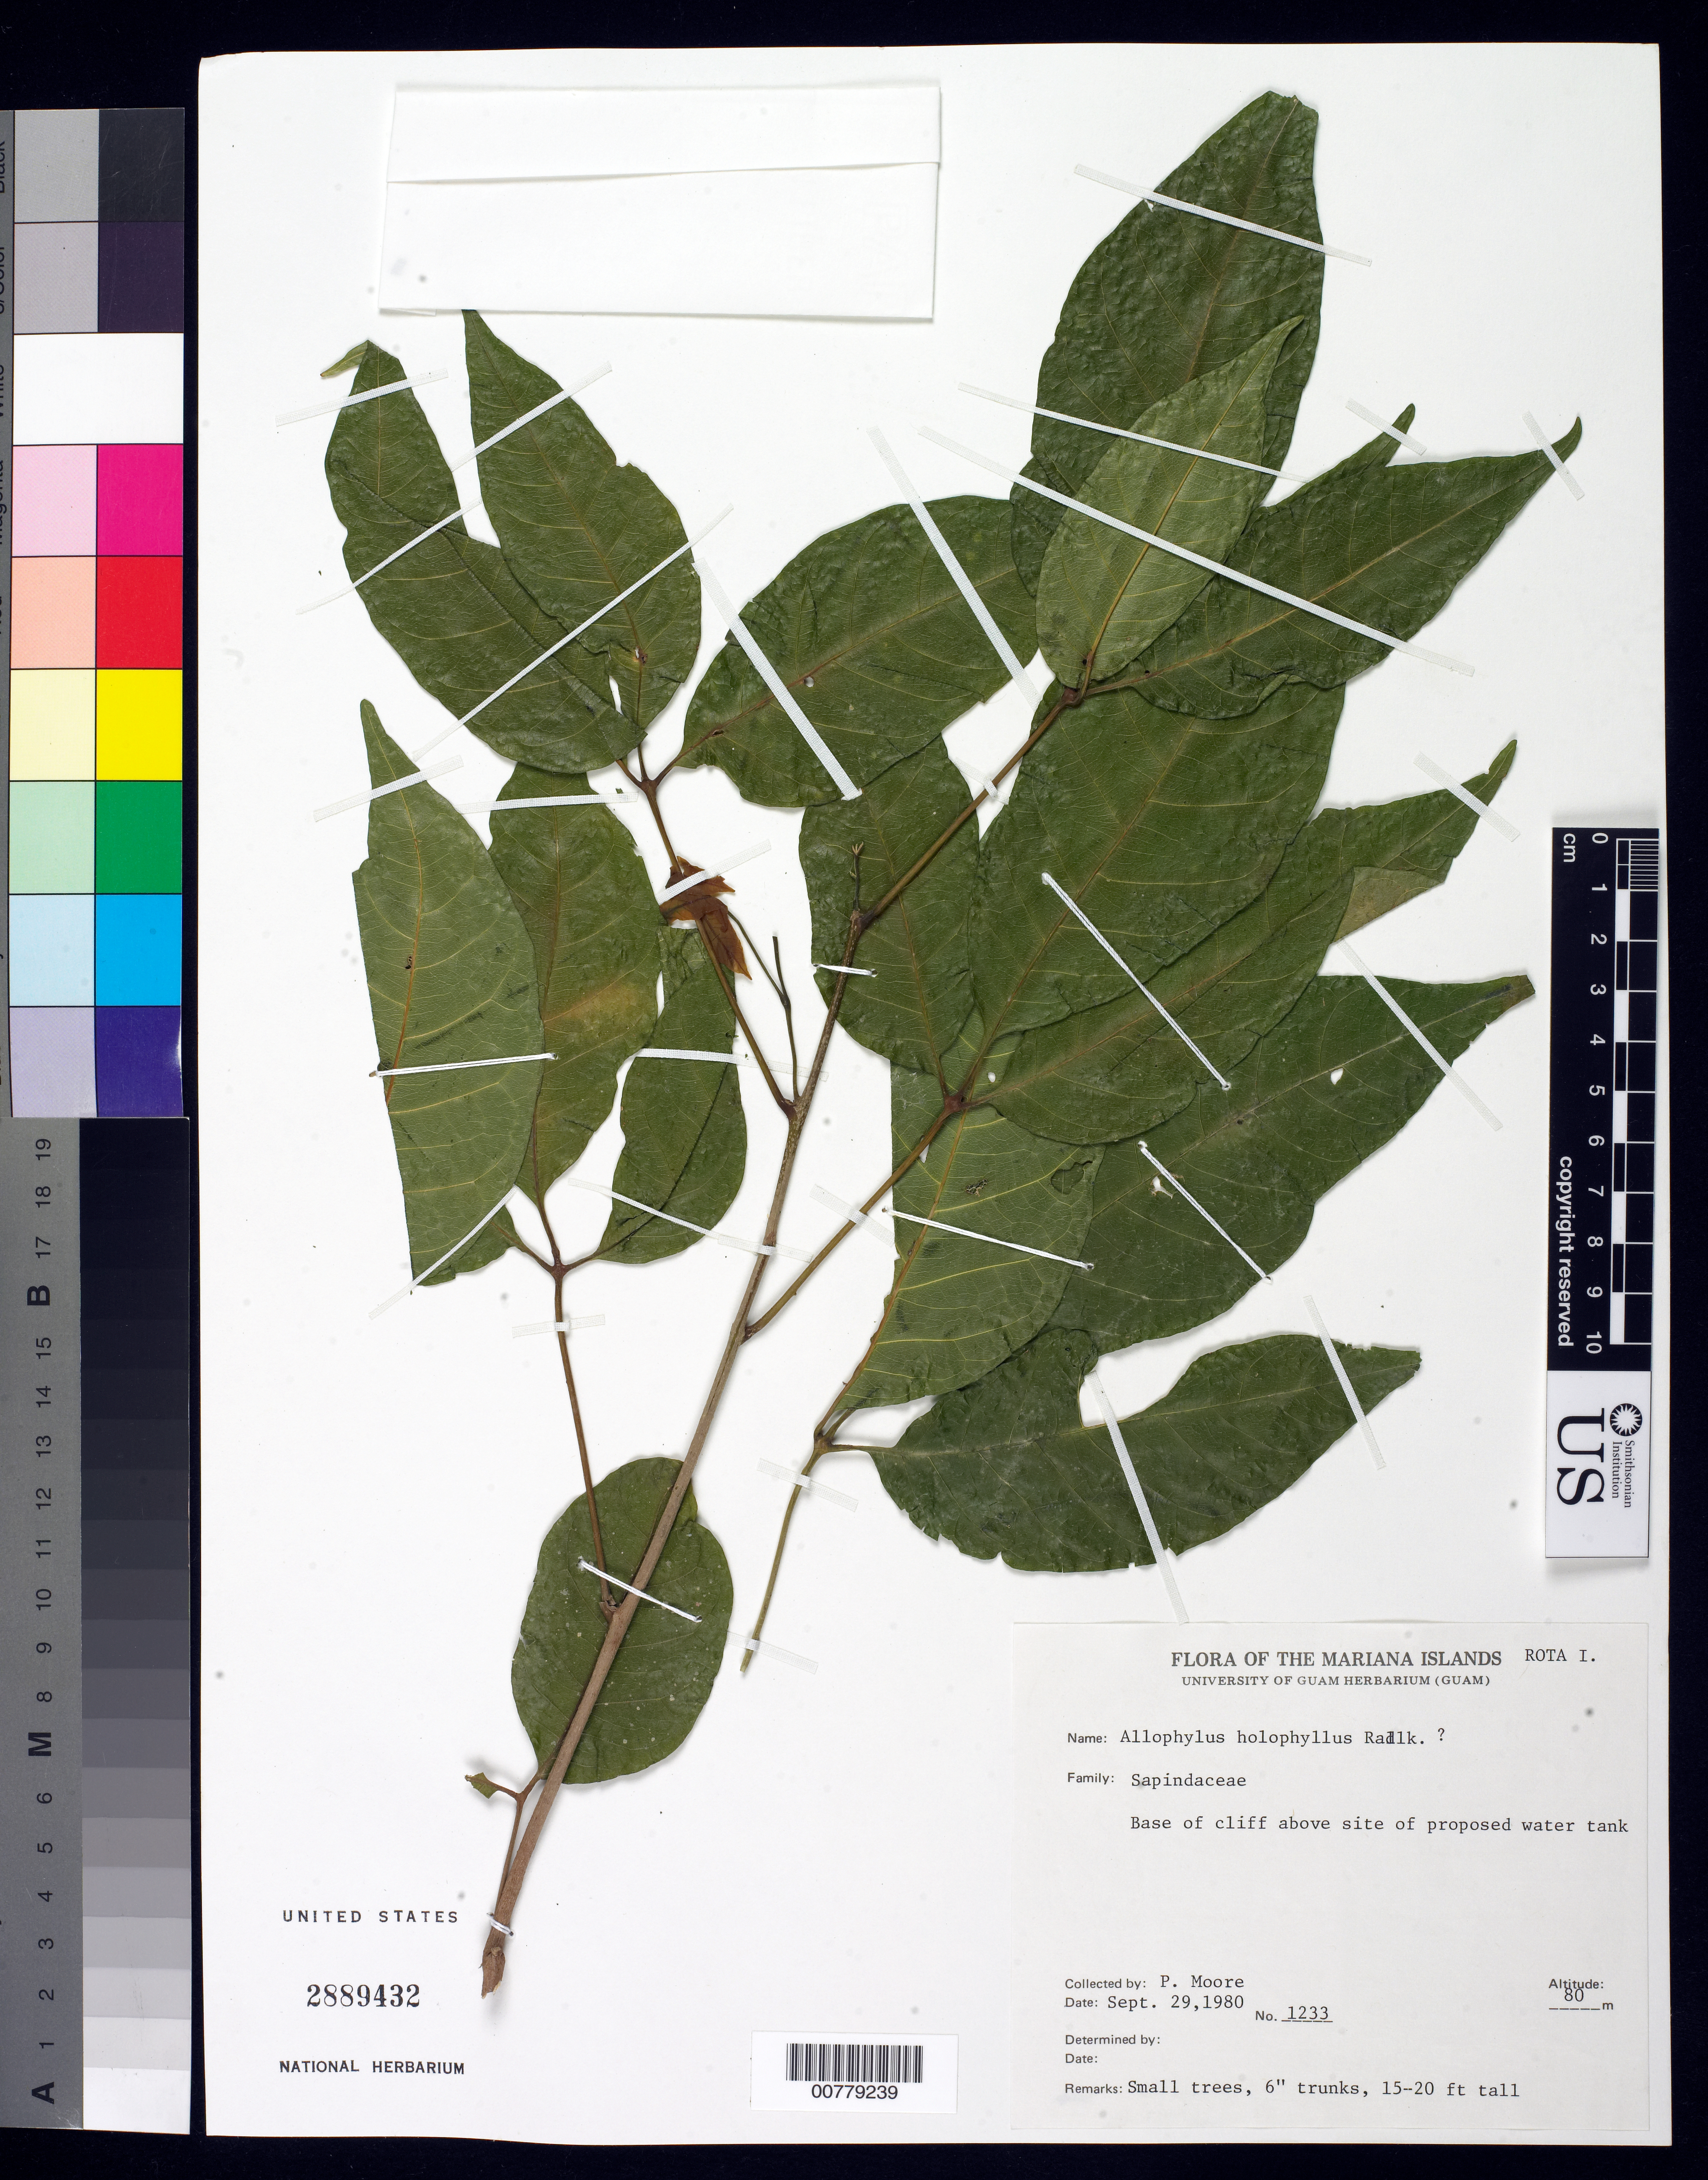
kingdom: Plantae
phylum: Tracheophyta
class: Magnoliopsida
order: Sapindales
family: Sapindaceae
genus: Allophylus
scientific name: Allophylus holophyllus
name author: Radlk.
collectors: P. Moore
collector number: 1233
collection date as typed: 29 Sep 1980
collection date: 1980-09-29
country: Northern Mariana Islands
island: Rota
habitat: Base of cliff above site of proposed water tank.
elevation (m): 80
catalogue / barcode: US 2889432